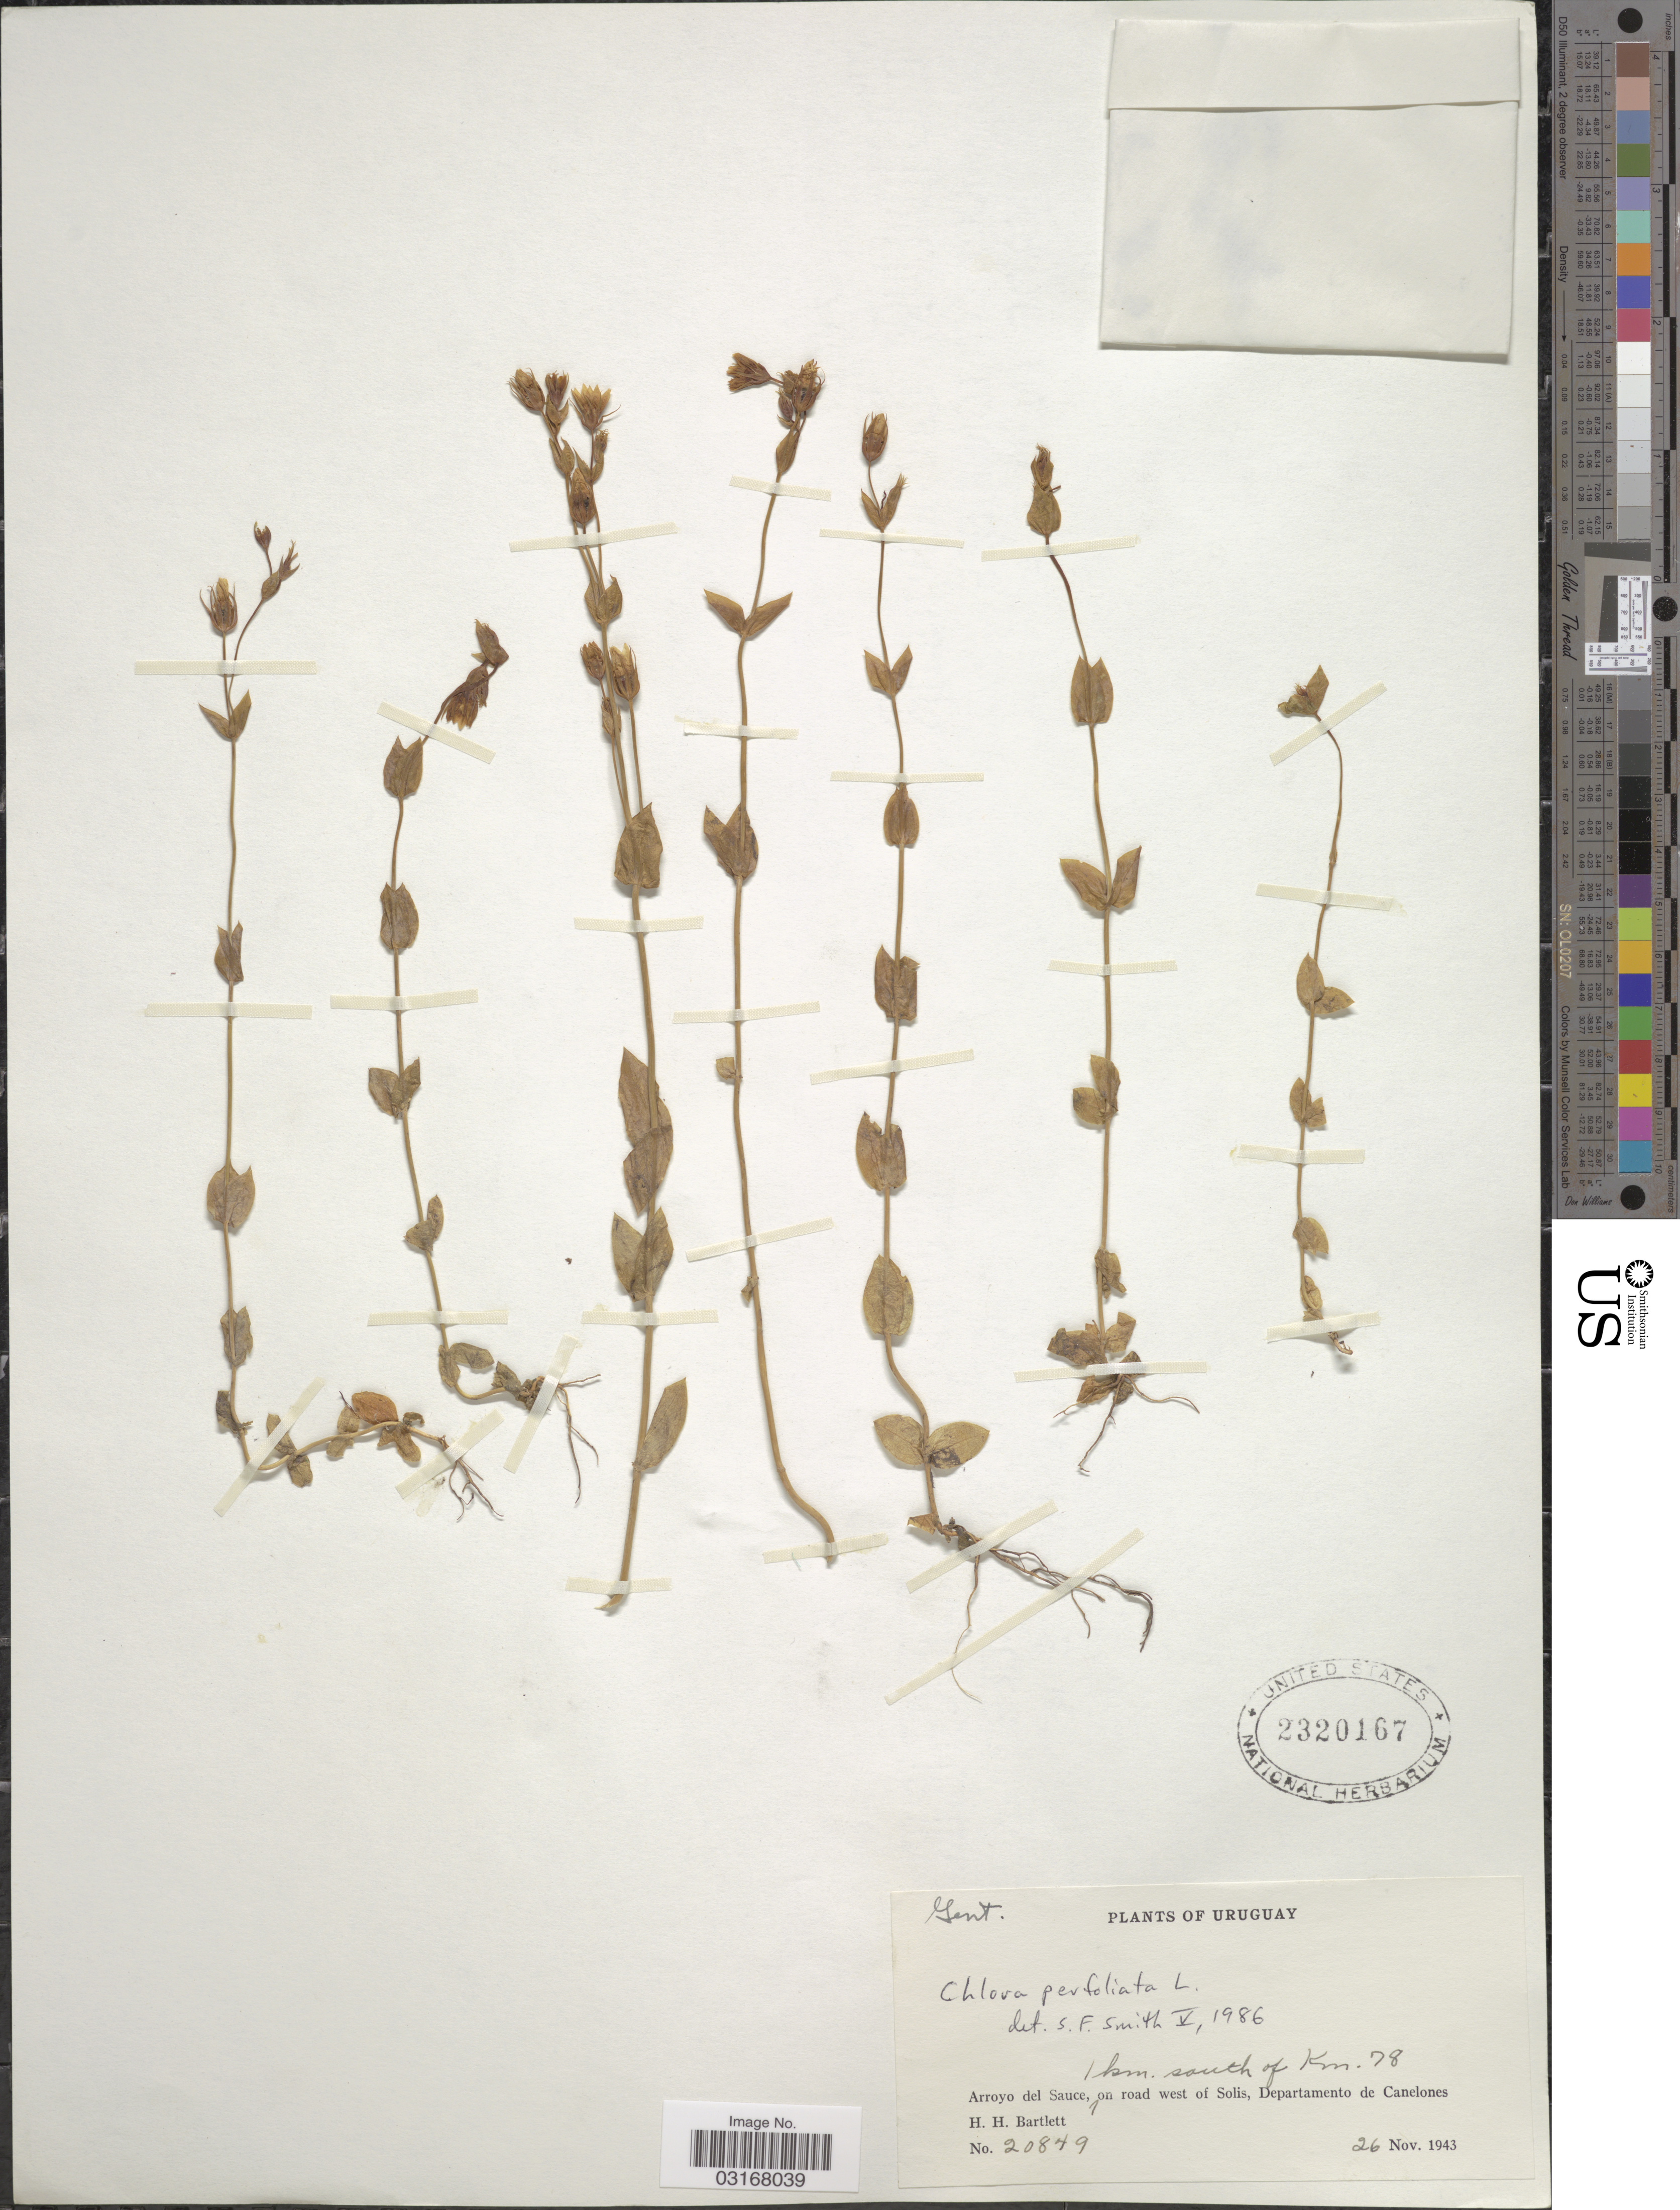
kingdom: Plantae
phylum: Tracheophyta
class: Magnoliopsida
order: Gentianales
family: Gentianaceae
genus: Chlora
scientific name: Chlora perfoliata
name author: (L.) L.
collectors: H. H. Bartlett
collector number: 20849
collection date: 1943-11-26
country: Uruguay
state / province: Canelones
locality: Arroyo del Sauce, 1 km south of Km.78, on road west of Solis, Departamento de Canelones.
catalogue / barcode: US 2320167